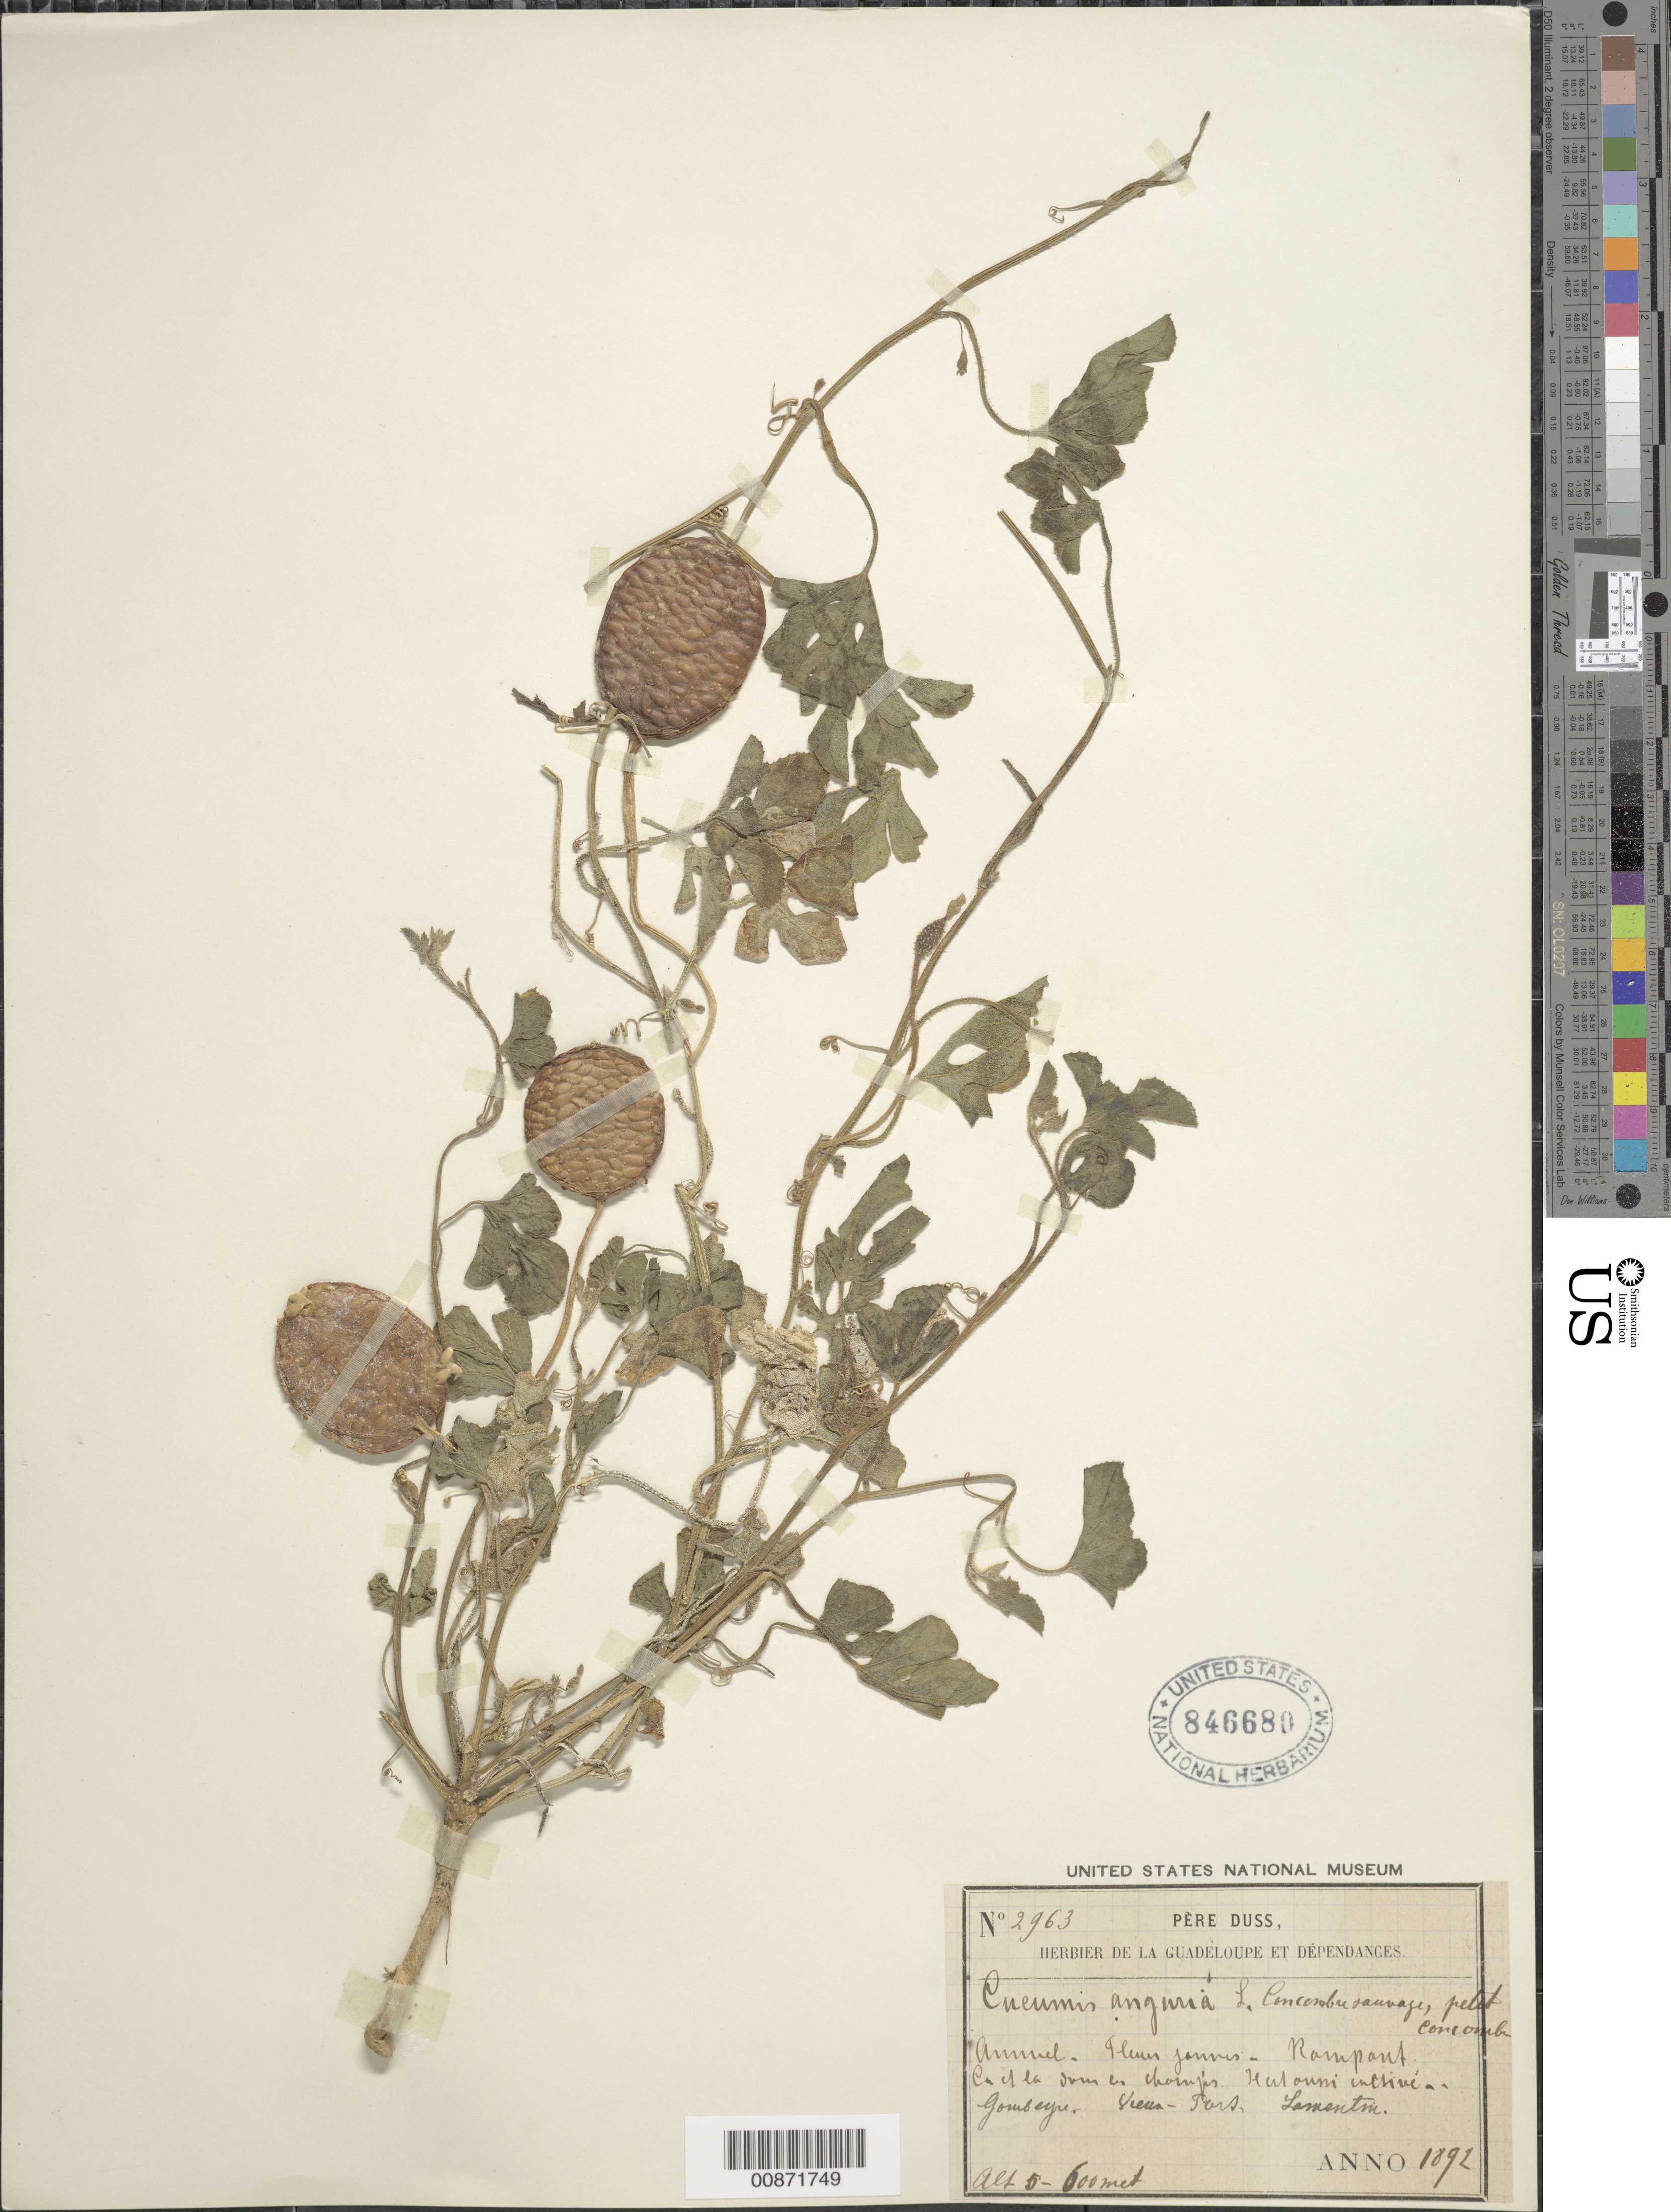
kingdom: Plantae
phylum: Tracheophyta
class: Magnoliopsida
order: Cucurbitales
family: Cucurbitaceae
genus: Cucumis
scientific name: Cucumis anguria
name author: L.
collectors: Père Duss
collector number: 2963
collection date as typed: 1892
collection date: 1892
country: Guadeloupe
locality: Gombeyre. Lamentin.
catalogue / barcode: US 846680